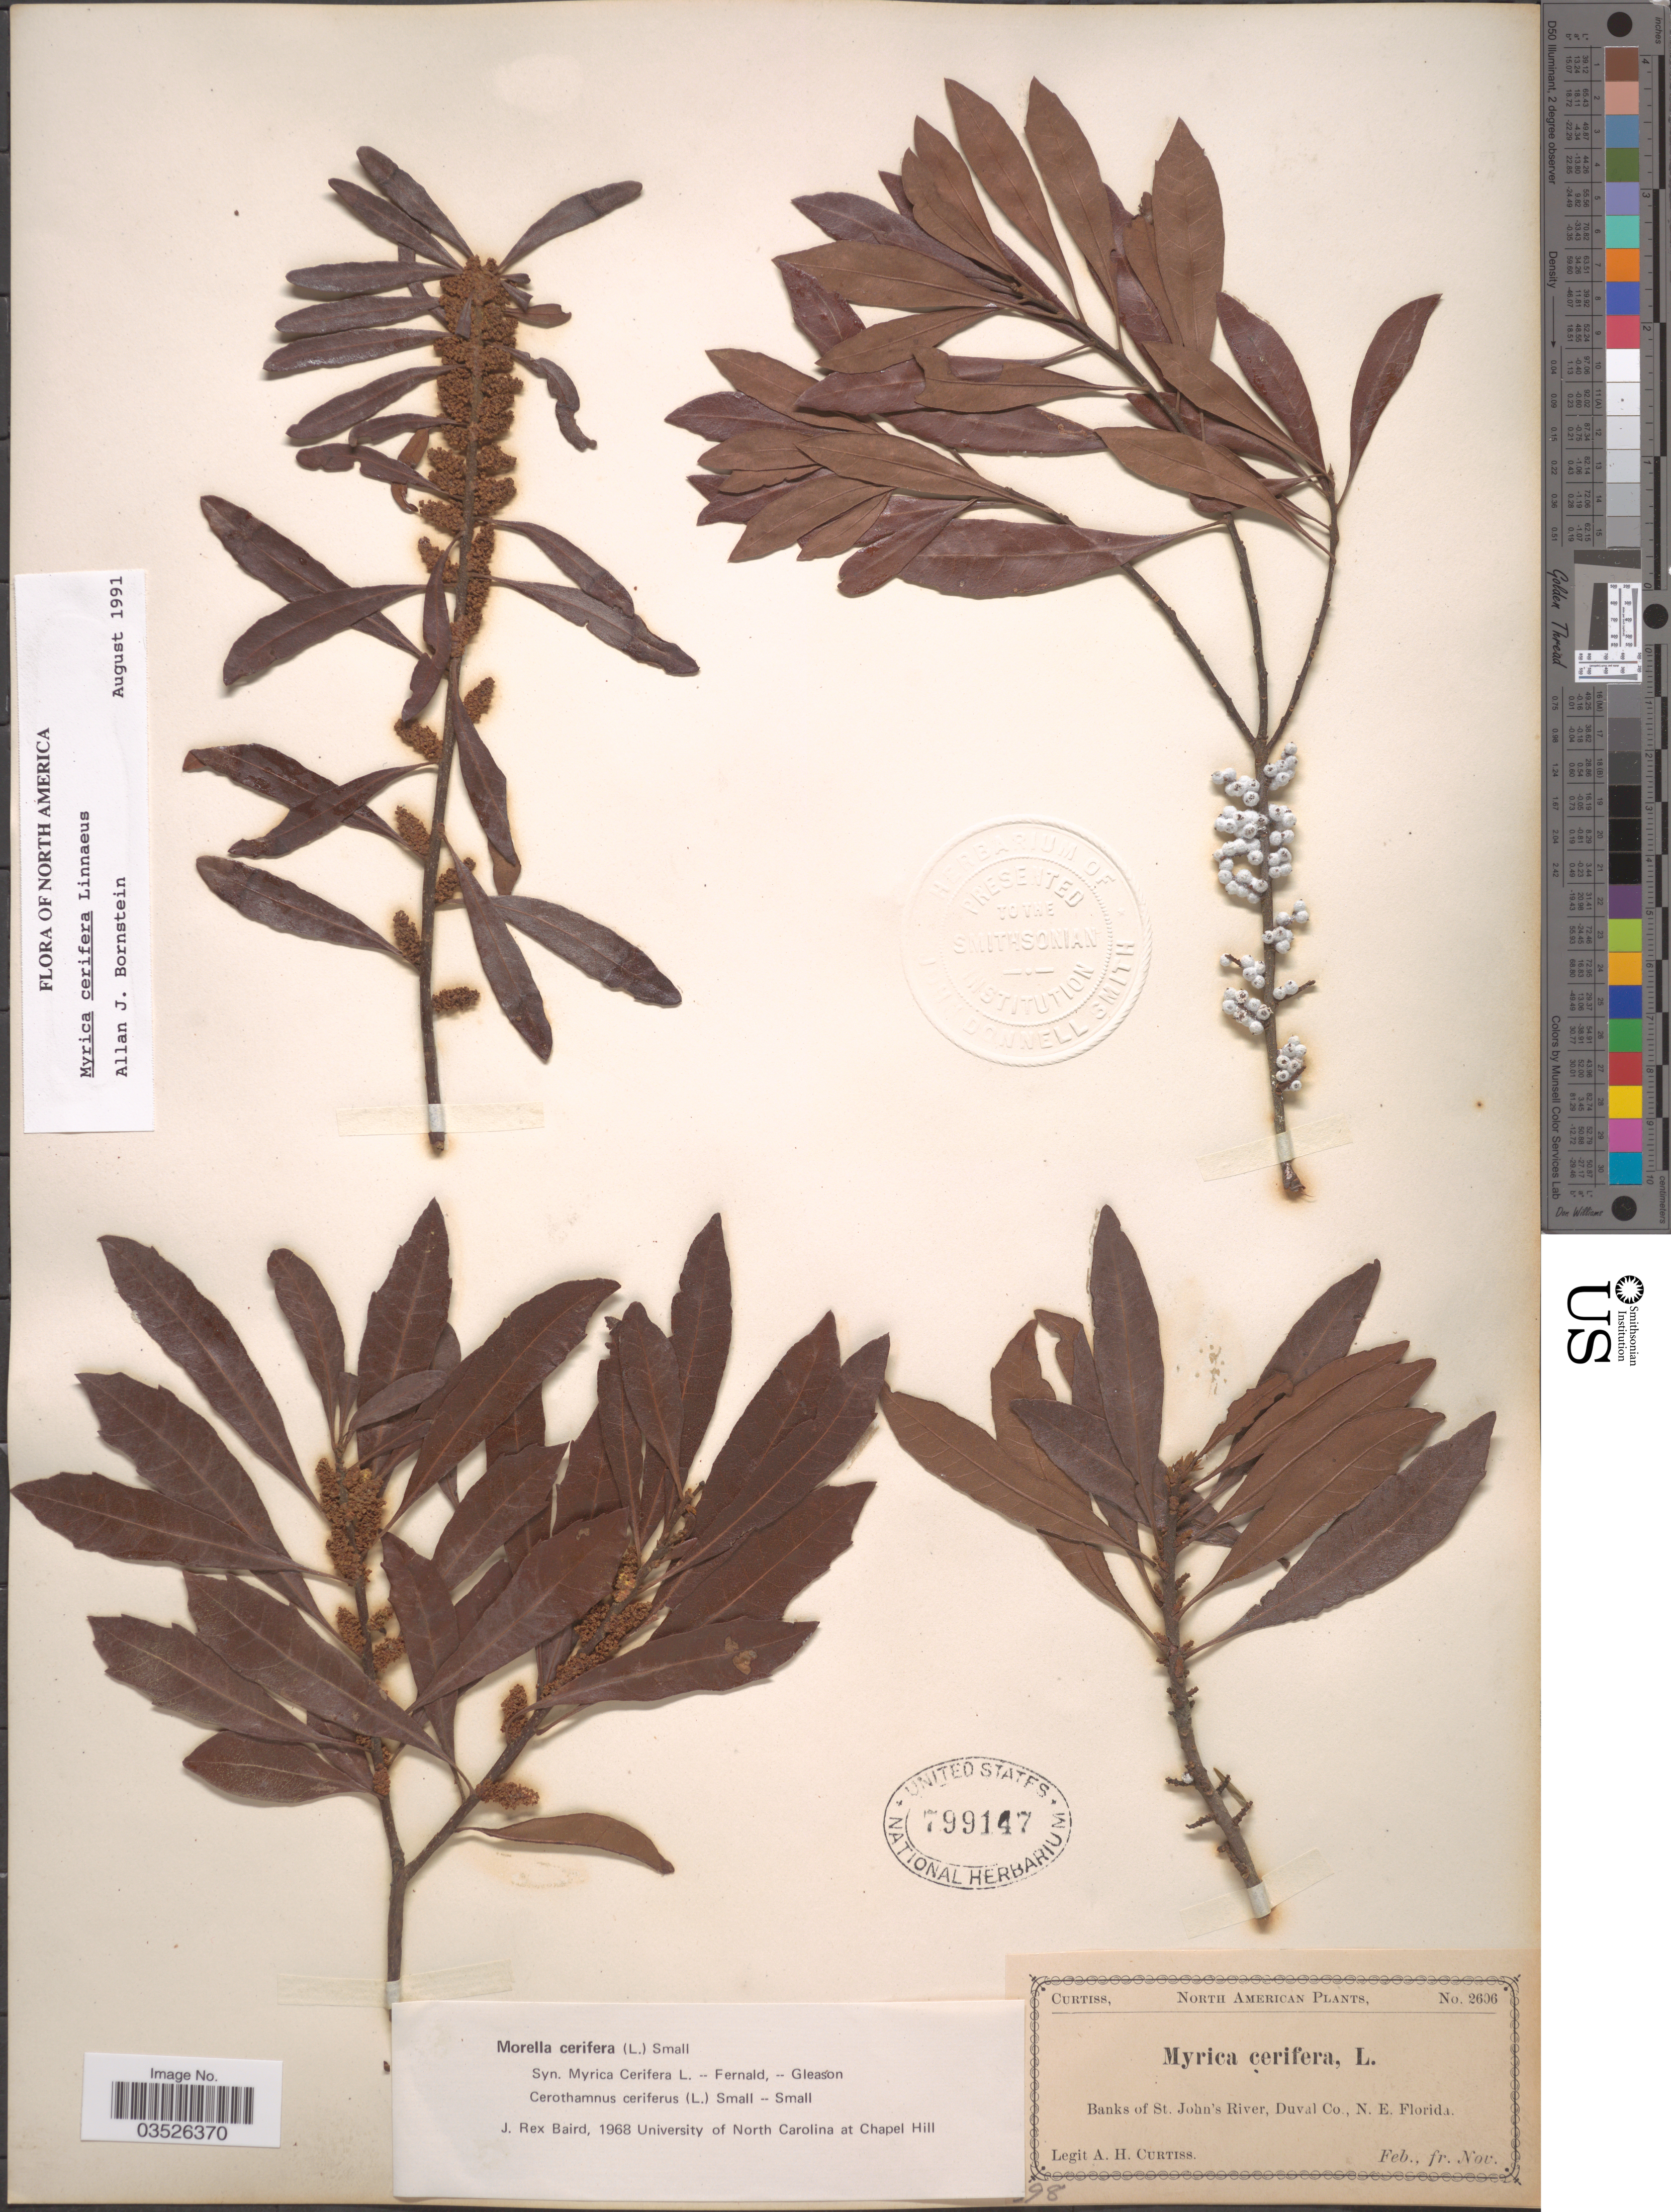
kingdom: Plantae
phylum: Tracheophyta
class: Magnoliopsida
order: Fagales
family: Myricaceae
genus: Morella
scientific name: Morella cerifera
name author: (L.) Small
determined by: Baird, James Rex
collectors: A. H. Curtiss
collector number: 2606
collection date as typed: Feb., fr. Nov.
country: United States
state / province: Florida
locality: Banks of St. John's River, Duval Co., N. E. Florida.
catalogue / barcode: US 799147